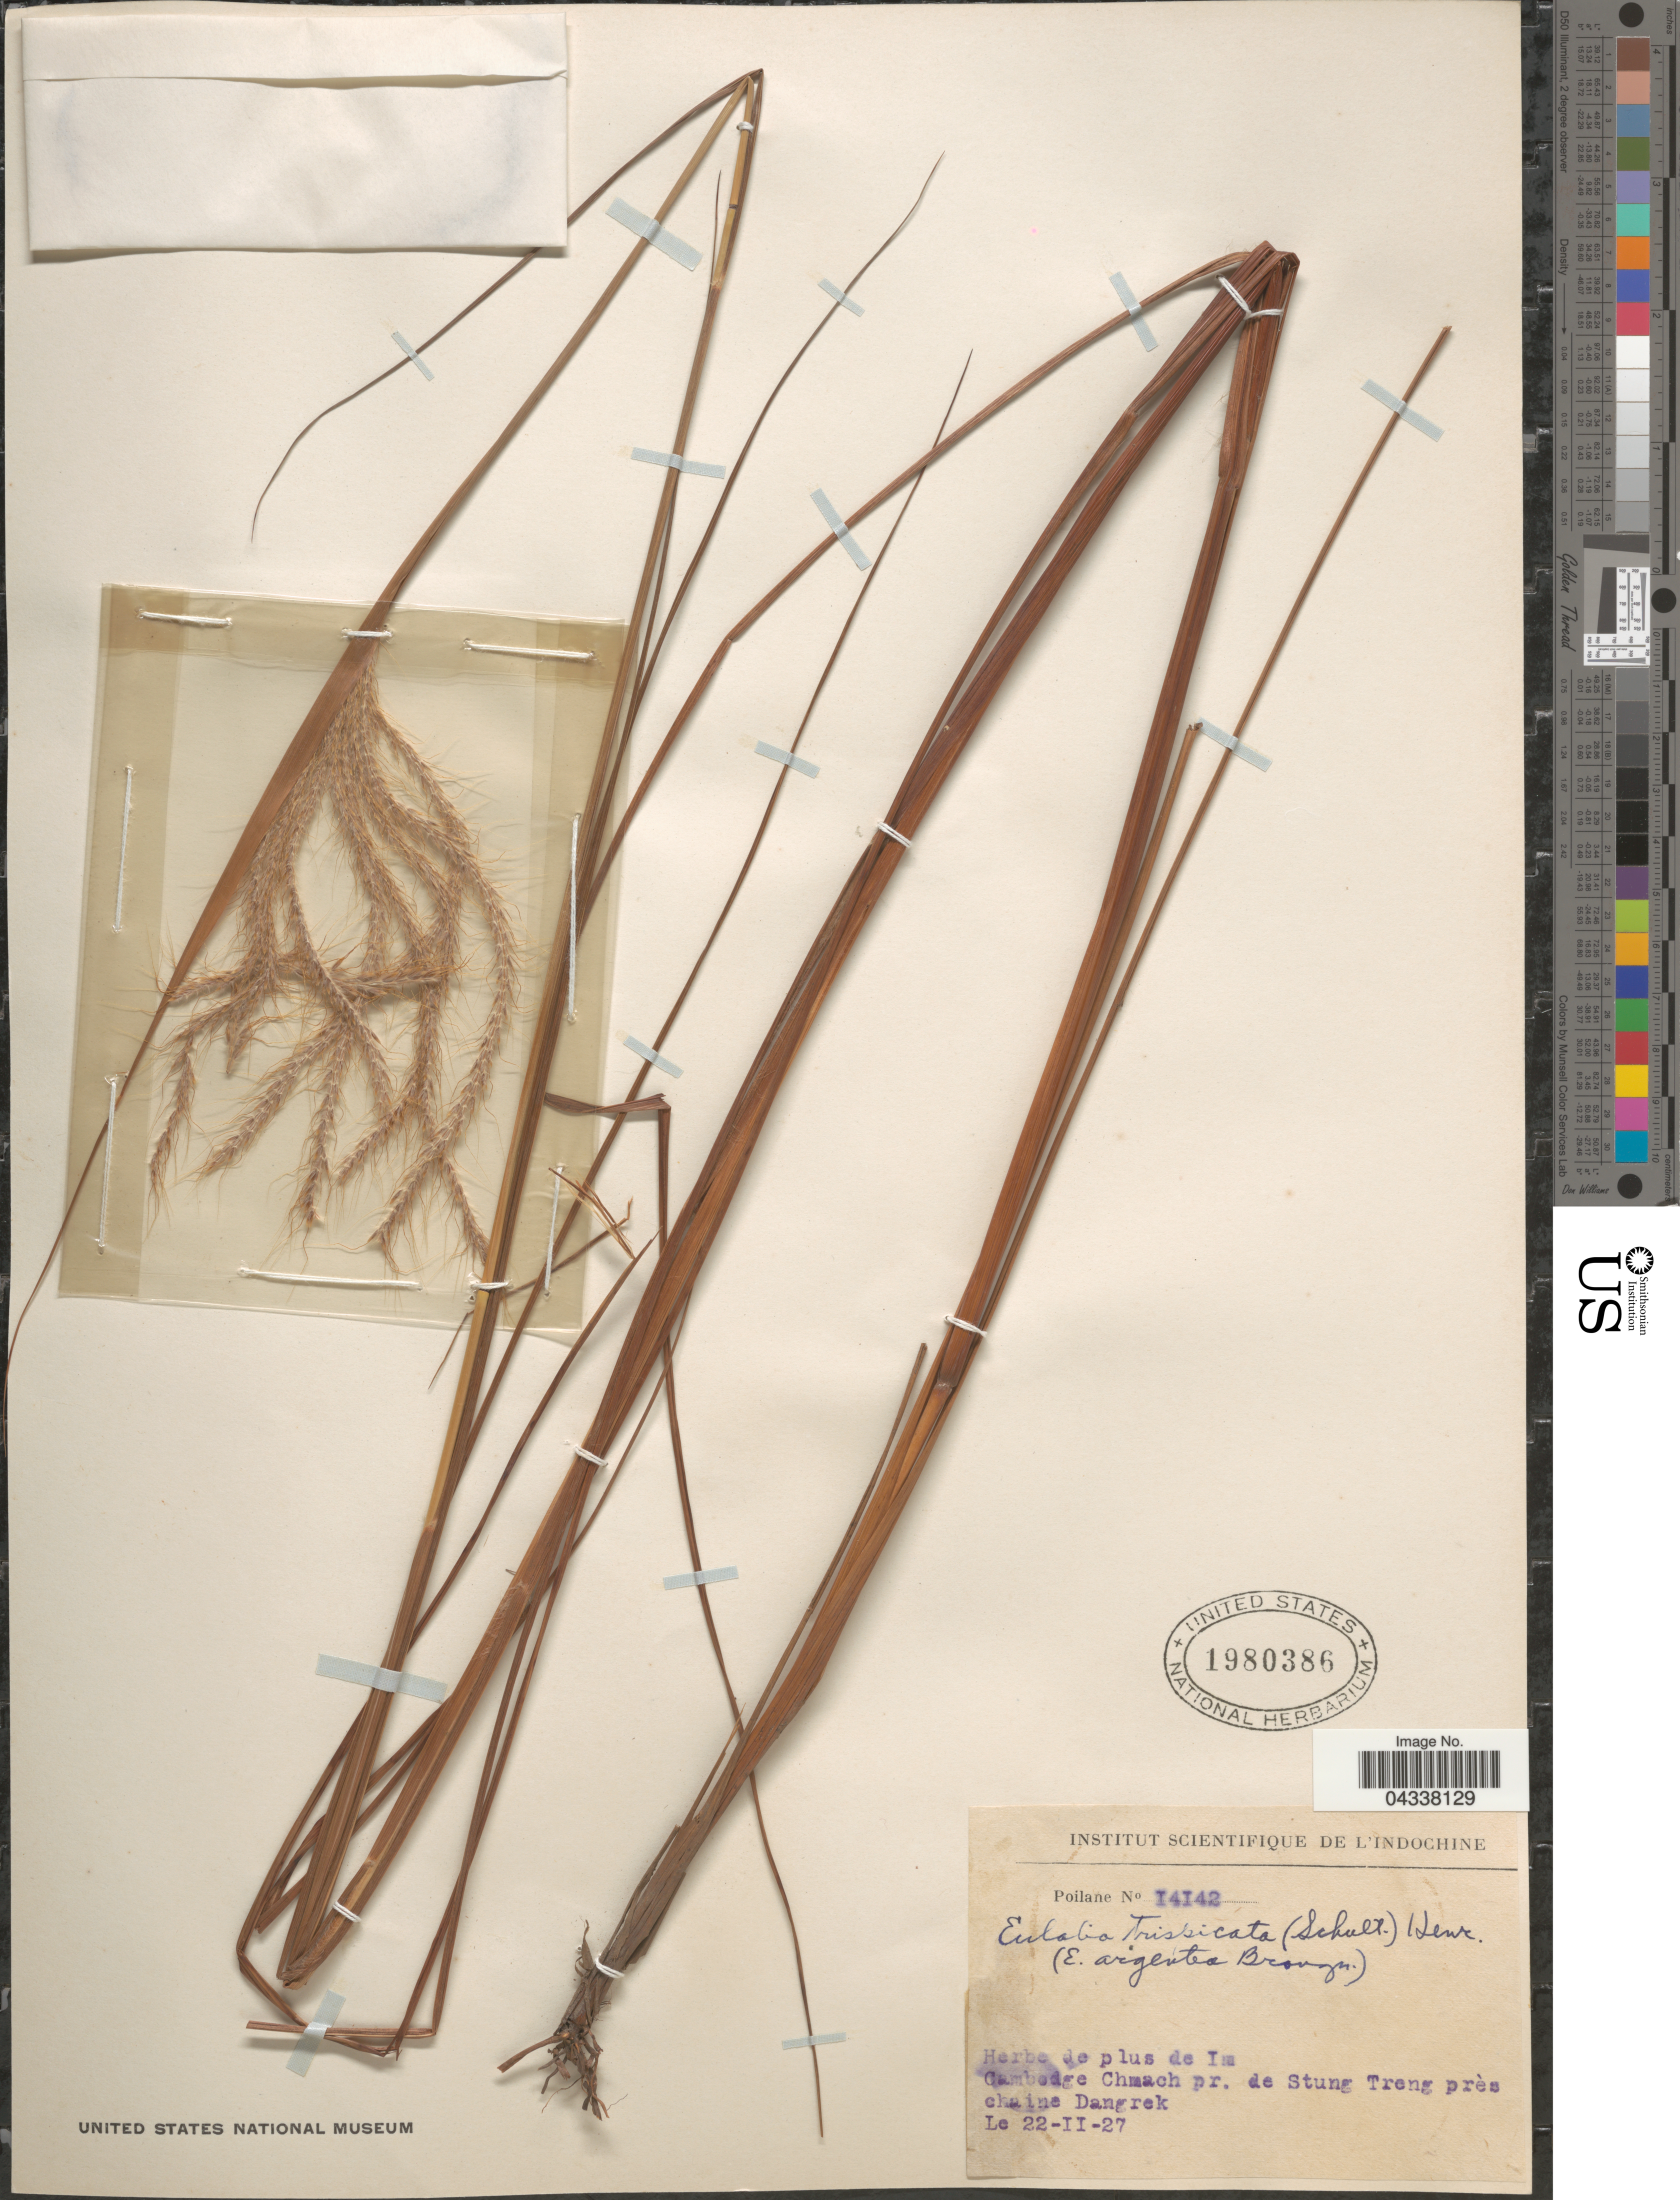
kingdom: Plantae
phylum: Tracheophyta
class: Liliopsida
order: Poales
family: Poaceae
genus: Pseudopogonatherum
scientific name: Pseudopogonatherum trispicatum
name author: (Schult.) Ohwi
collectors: -. Poilane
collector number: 14142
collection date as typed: Transcribed d/m/y: 22/2/27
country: Cambodia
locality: Herbe de plus de Im. Cambodge Chmach pr. de Stung Treng près chaine Dangrek.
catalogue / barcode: US 1980386